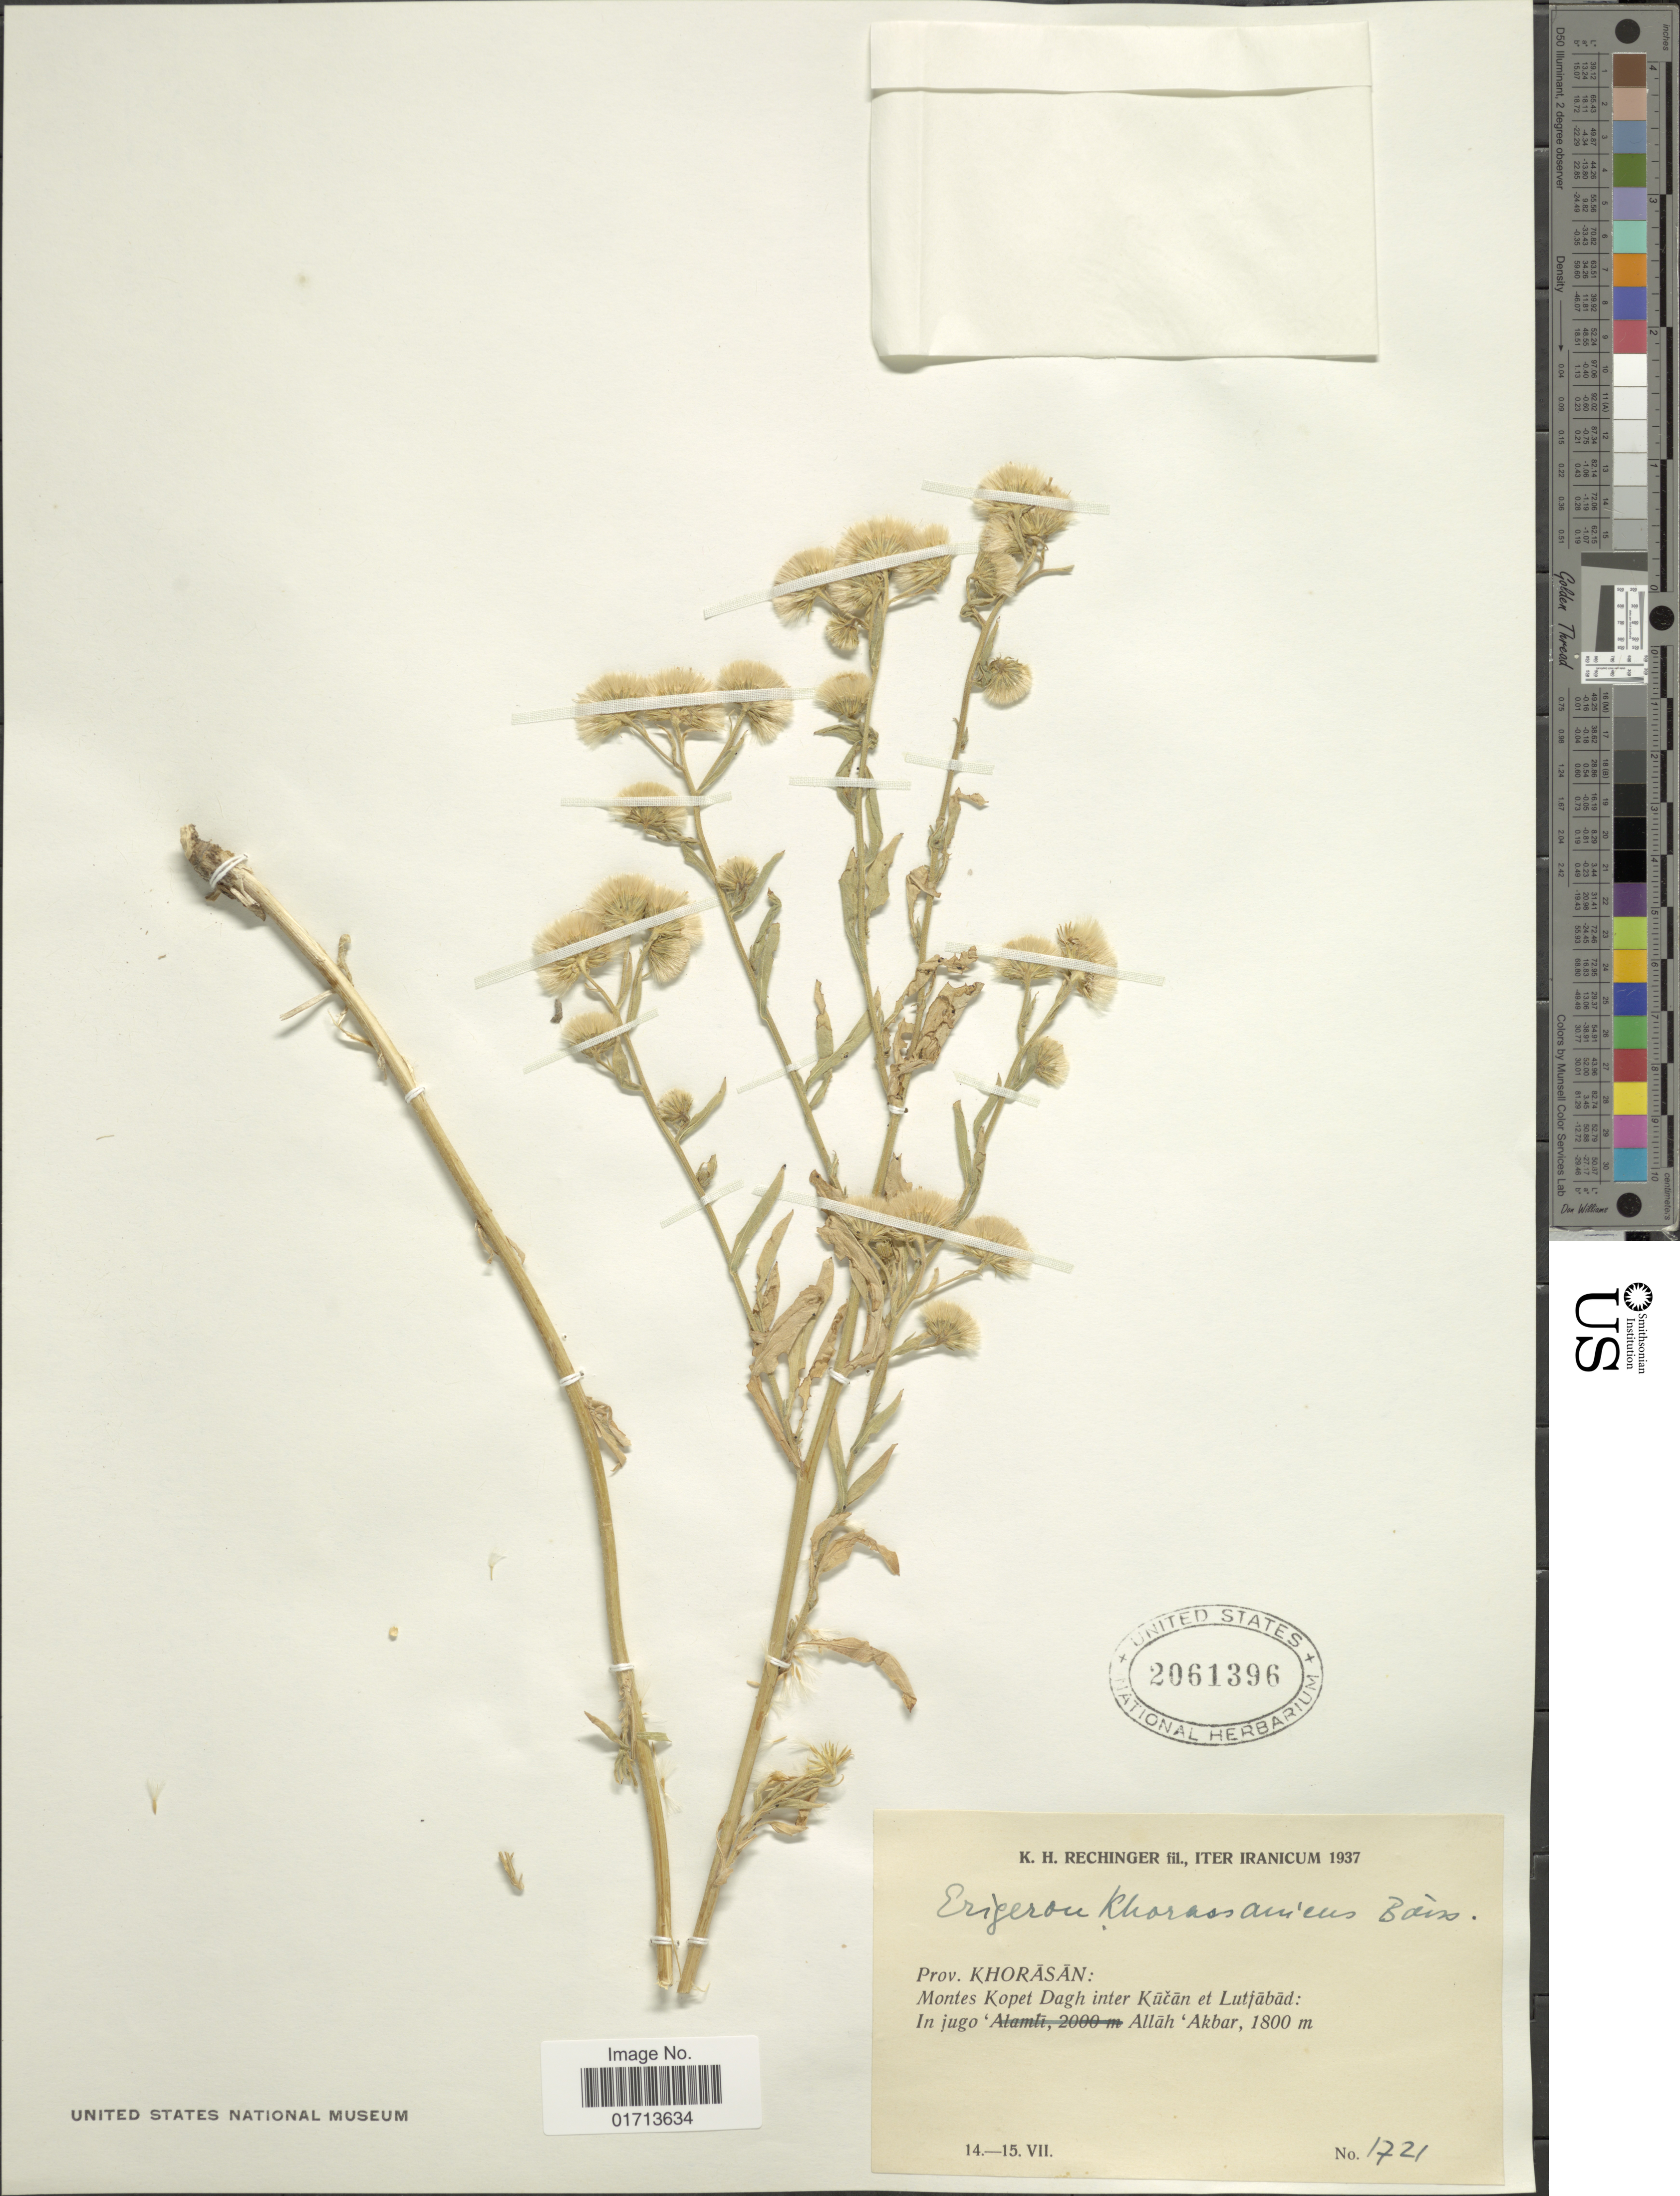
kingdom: Plantae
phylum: Tracheophyta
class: Magnoliopsida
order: Asterales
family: Asteraceae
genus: Psychrogeton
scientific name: Psychrogeton khorossanicus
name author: (Boiss.) Fisyun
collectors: K. H. Rechinger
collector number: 1721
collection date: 1937-07-14/1937-07-15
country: Iran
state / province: Khorasan [obsolete]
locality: Prov. Khorasan: Montes Kopet Dagh inter Kucan et Lutfabad, In jugo Allah'Akbar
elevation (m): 1800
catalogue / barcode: US 2061396